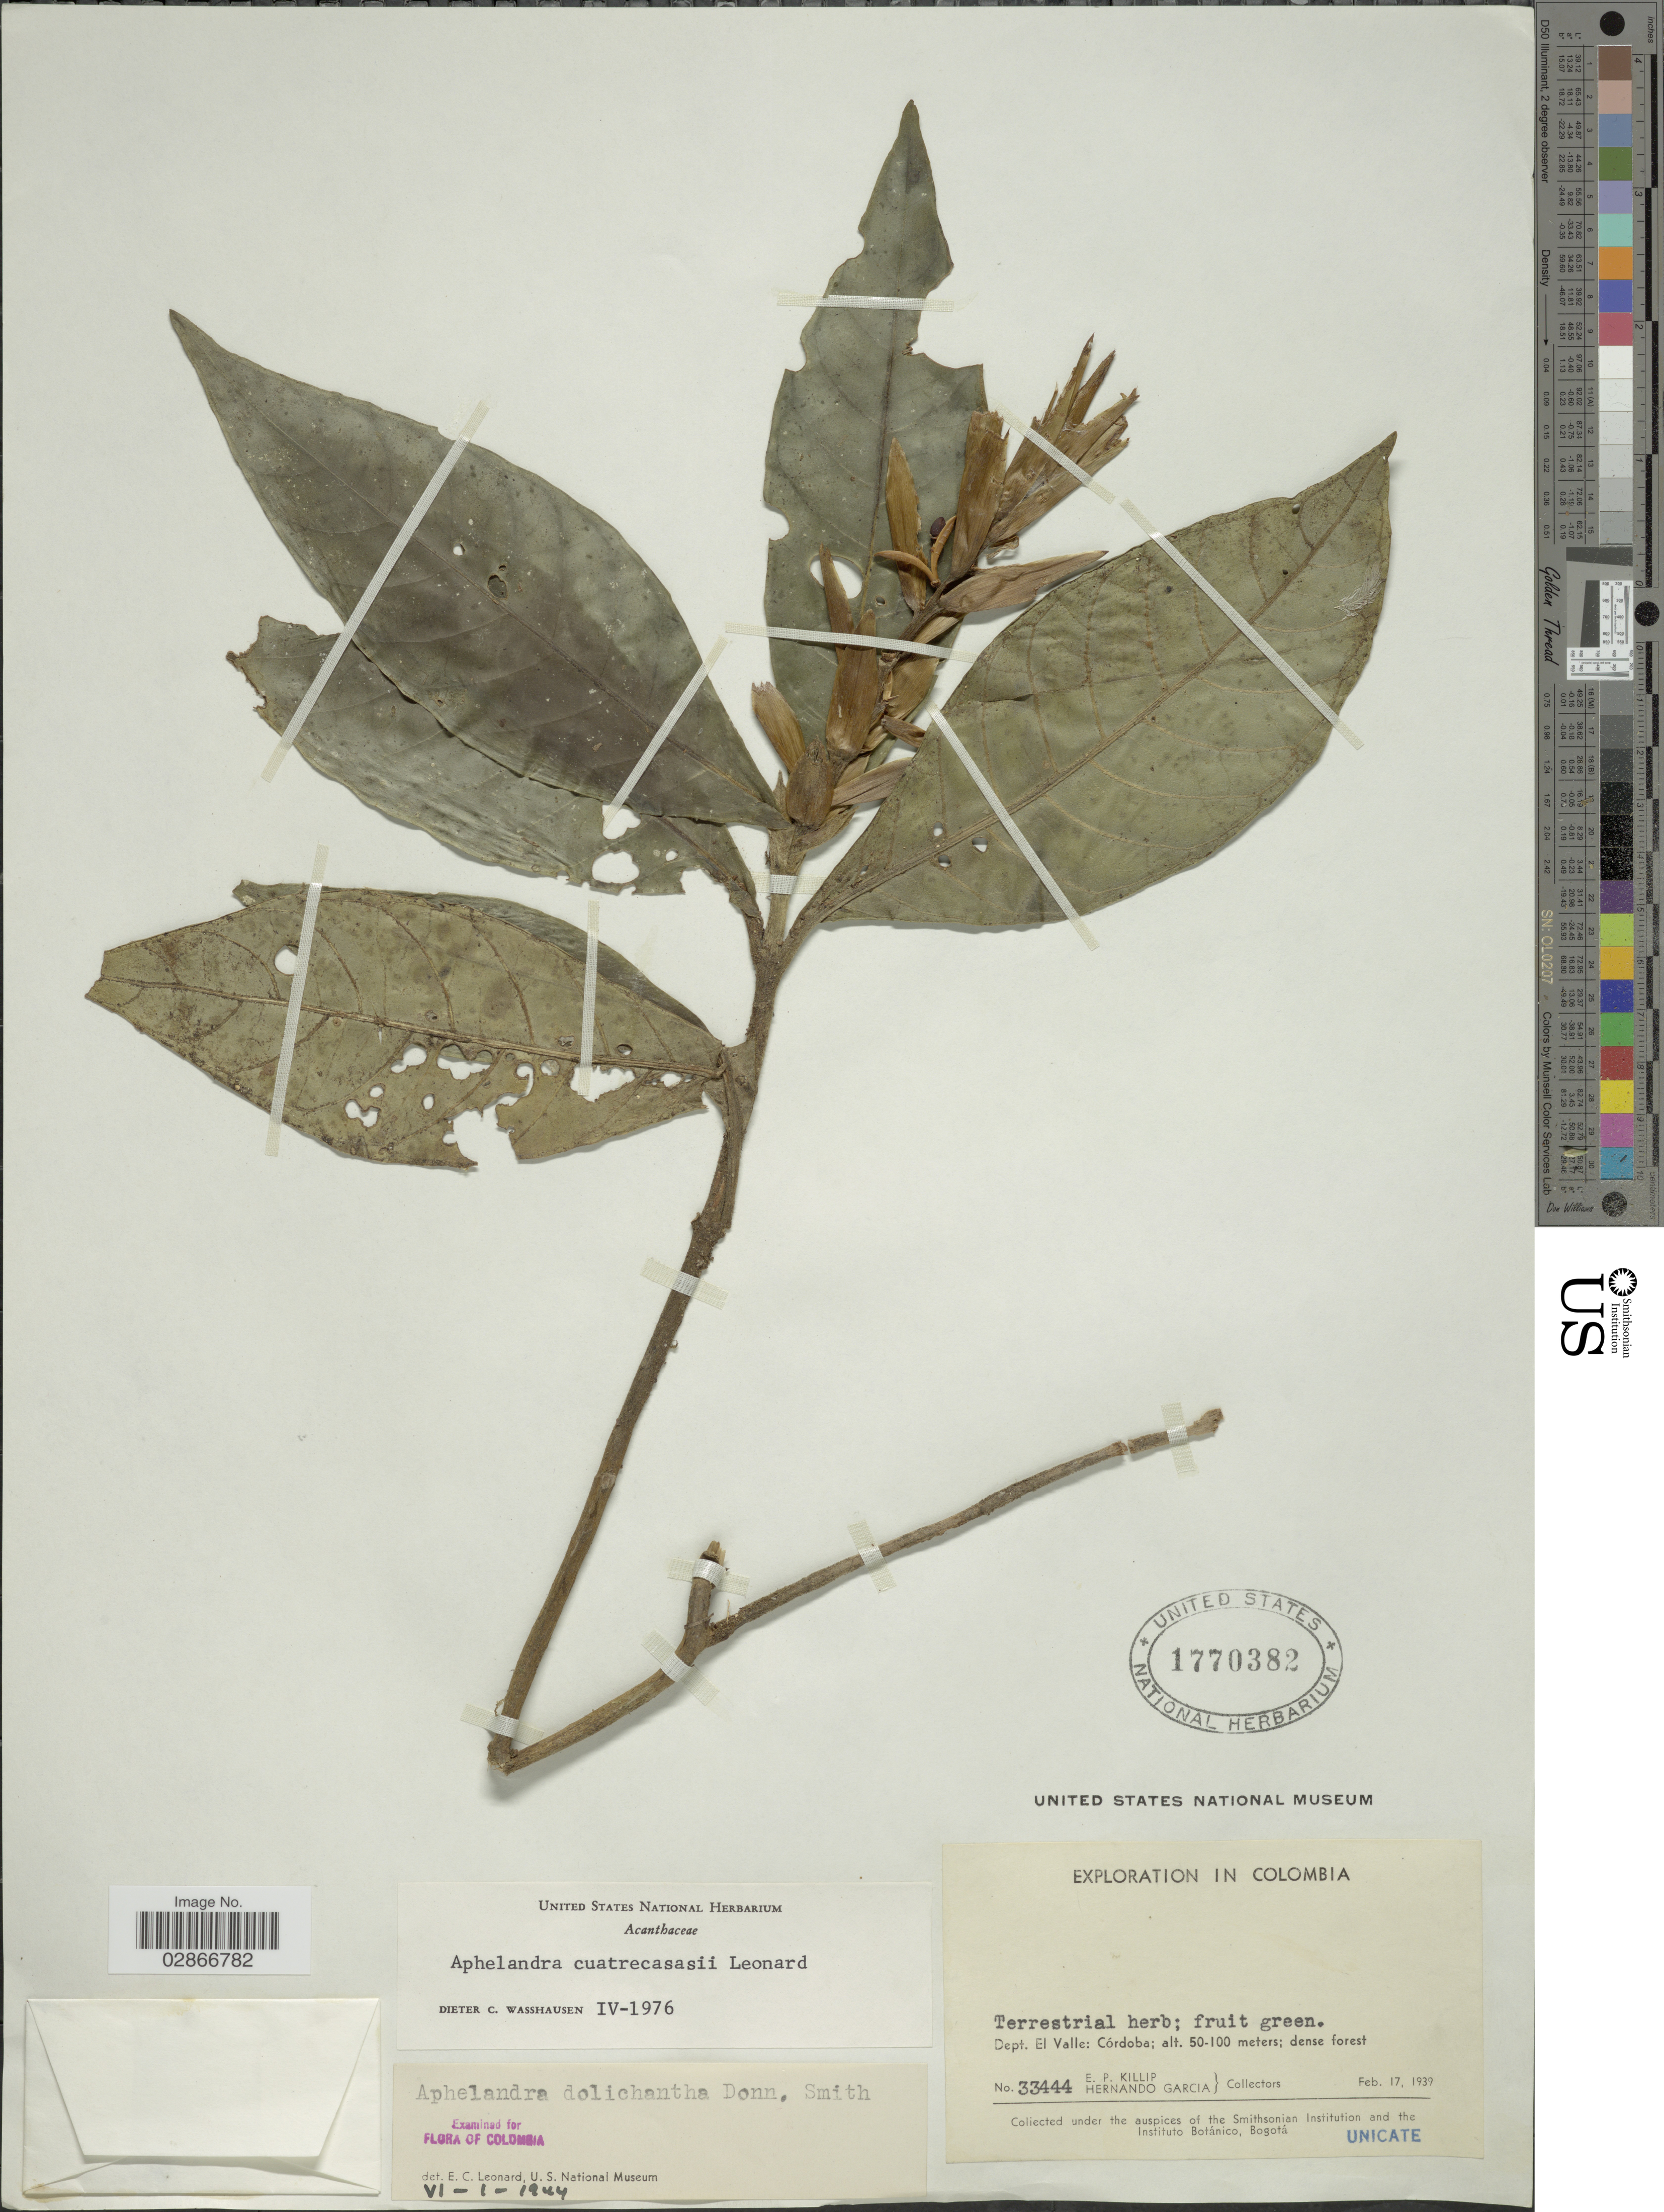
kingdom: Plantae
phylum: Tracheophyta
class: Magnoliopsida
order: Lamiales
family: Acanthaceae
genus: Aphelandra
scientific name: Aphelandra cuatrecasasii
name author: Leonard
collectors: E. P. Killip & H. Garcia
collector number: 33444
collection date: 1939-02-17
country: Colombia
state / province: Valle del Cauca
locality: Dept. El Valle: Córdoba.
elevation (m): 50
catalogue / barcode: US 1770382